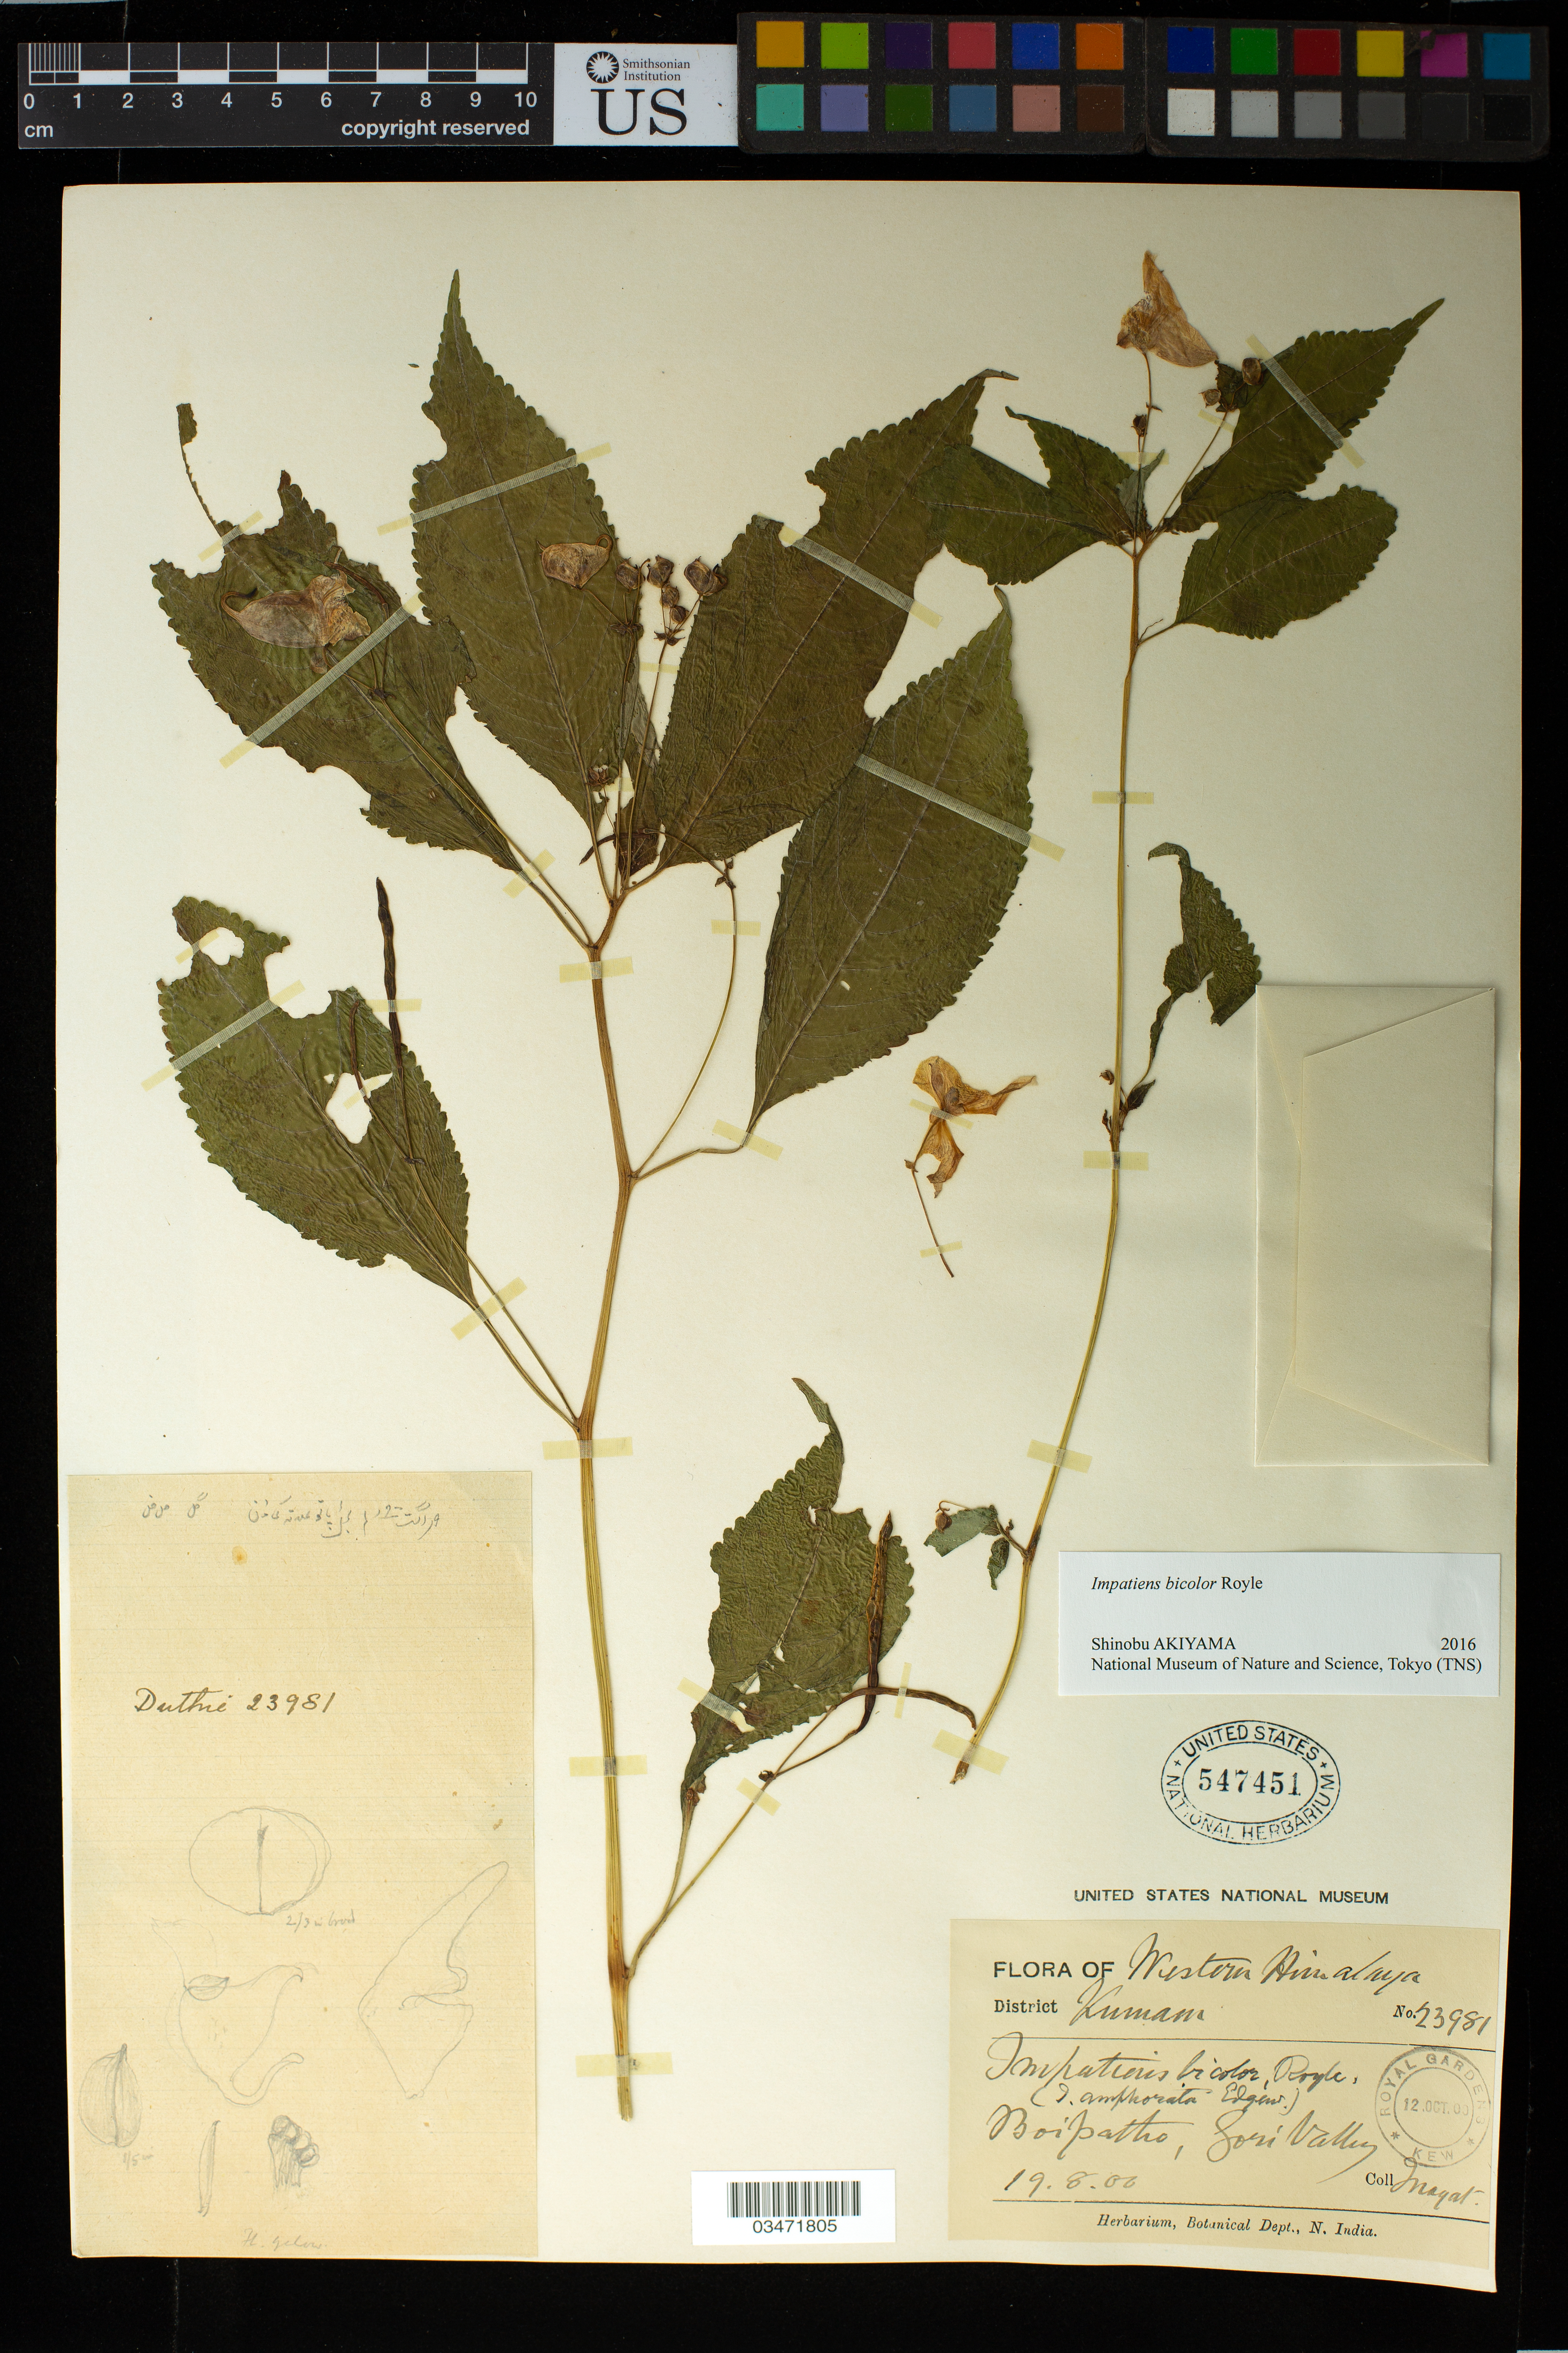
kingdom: Plantae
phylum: Tracheophyta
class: Magnoliopsida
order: Ericales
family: Balsaminaceae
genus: Impatiens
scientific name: Impatiens bicolor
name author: Royle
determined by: Akiyama, Shinobu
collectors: -. Inayat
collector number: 23981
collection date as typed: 19.8.00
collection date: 1900-08-19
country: India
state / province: Uttarakhand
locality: Western Himalaya. Kumaon District. Boipatho, Gari Valley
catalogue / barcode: US 547451